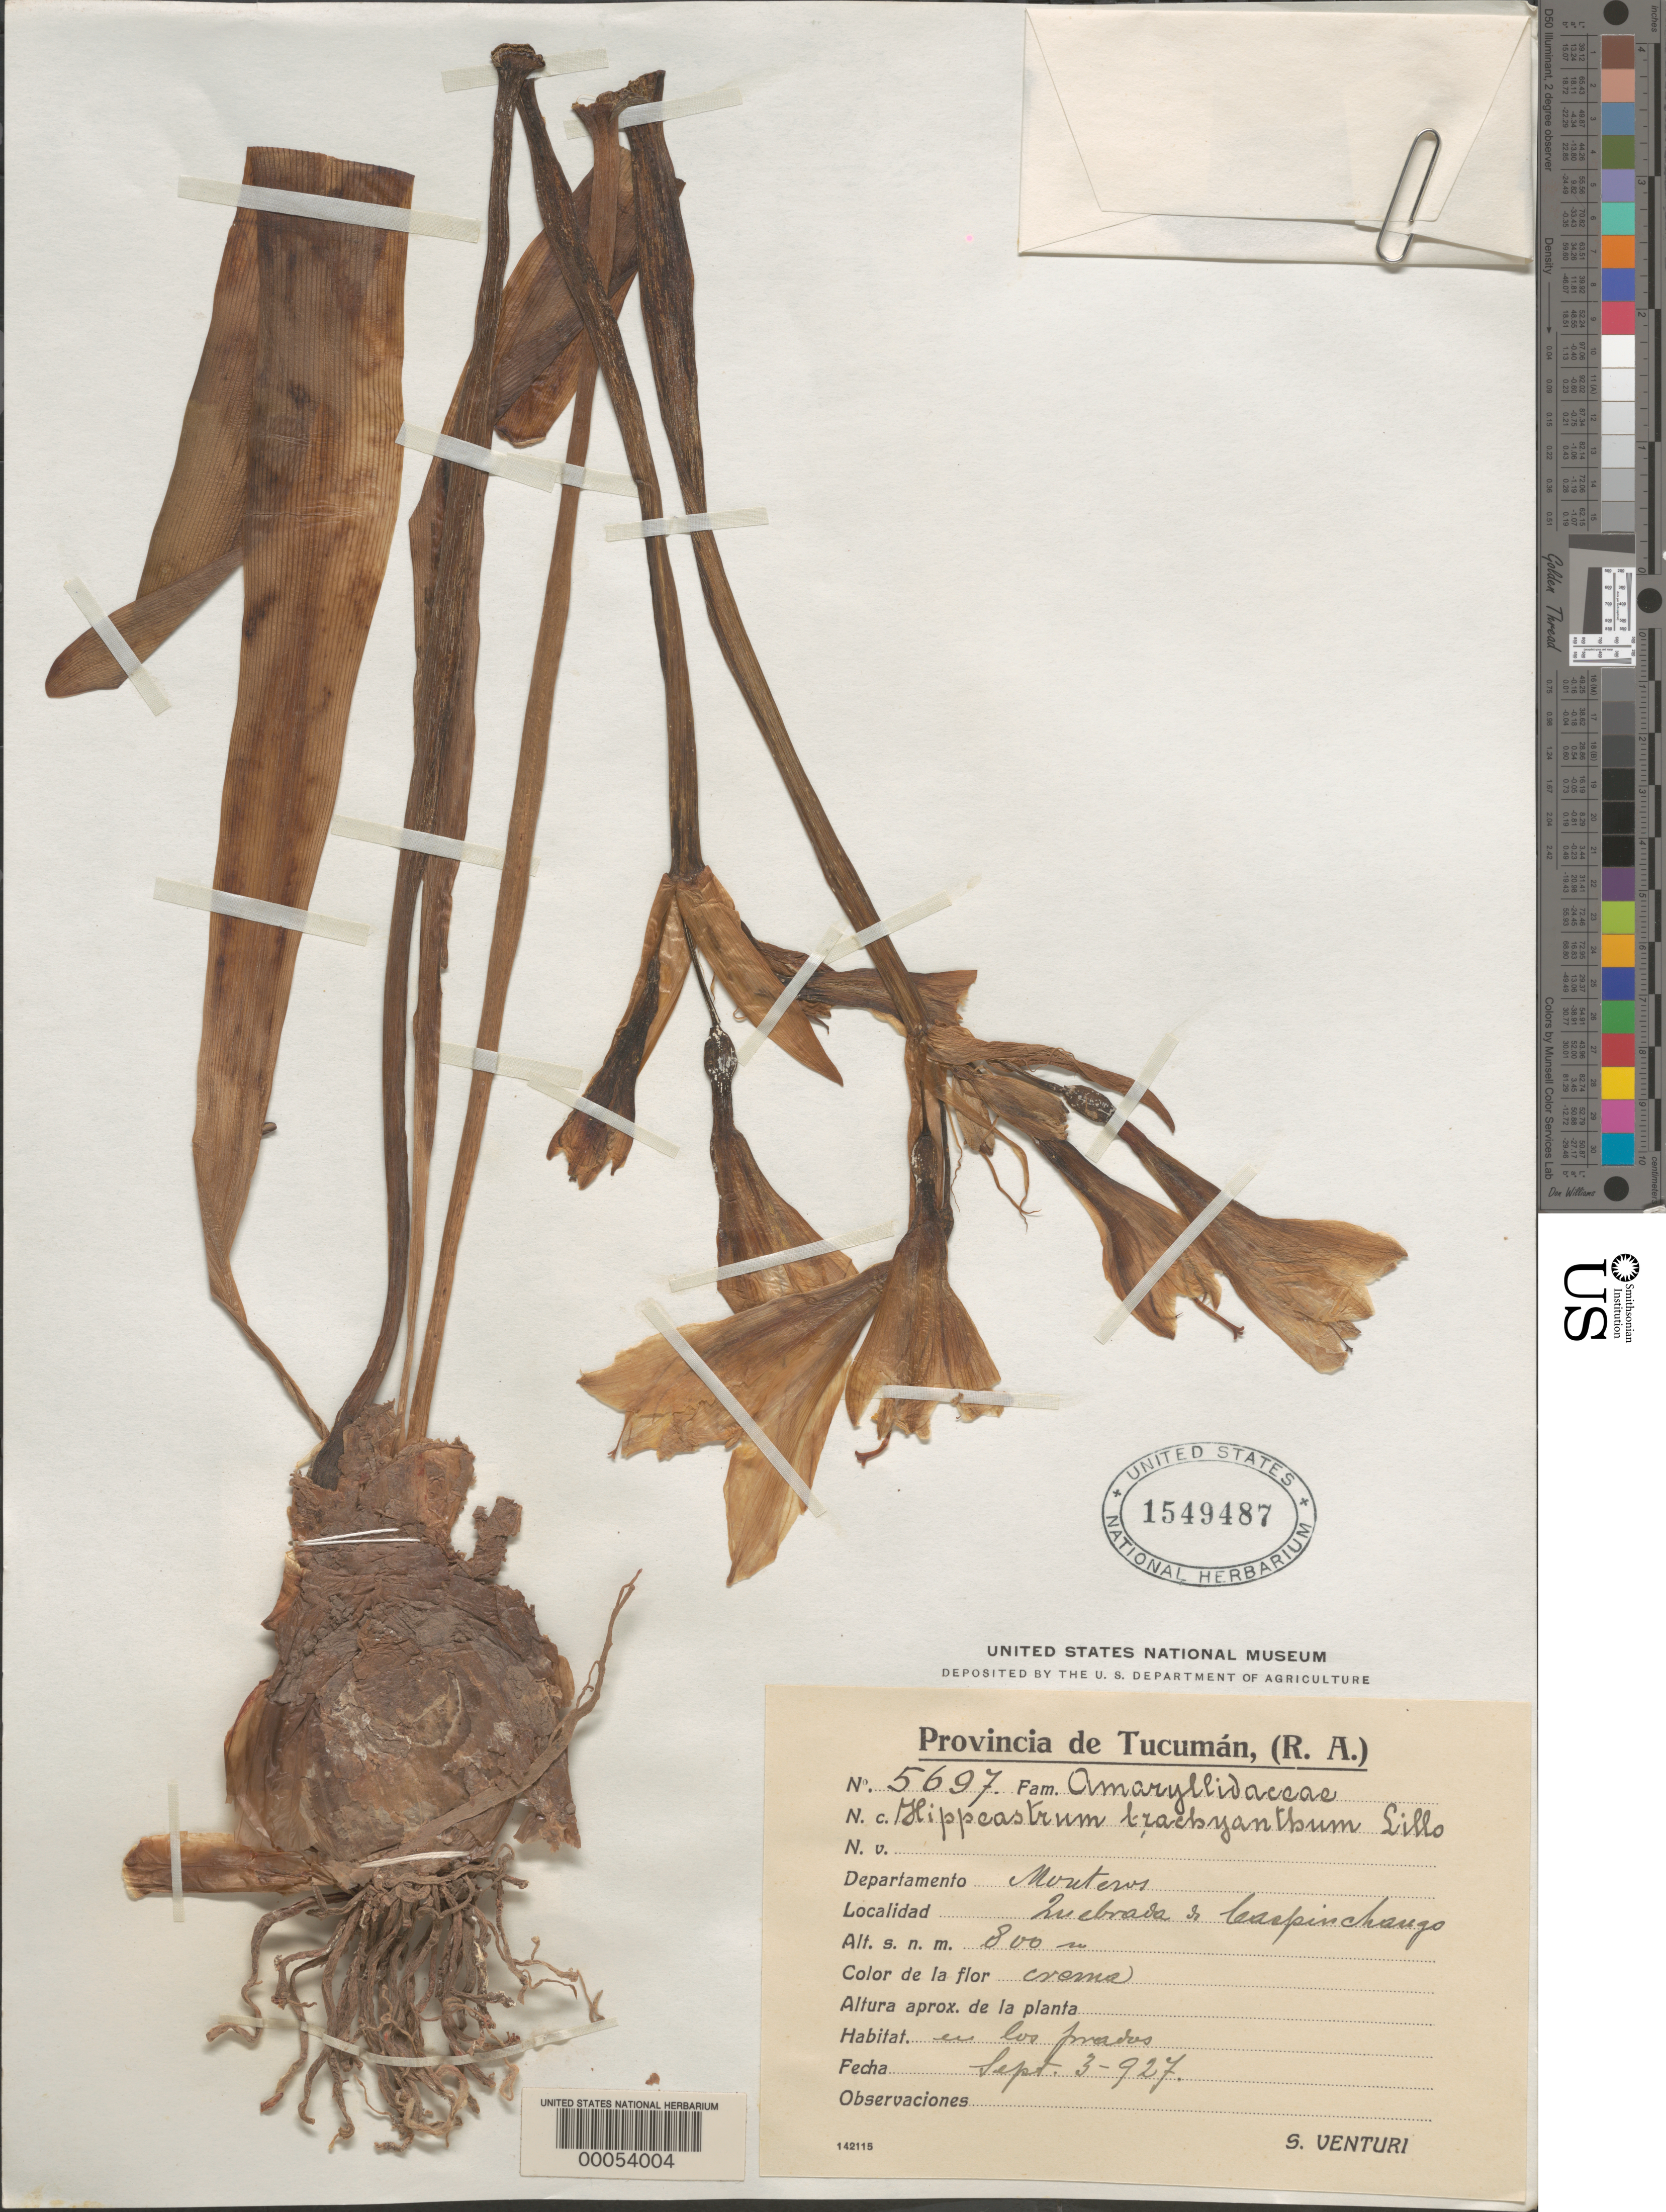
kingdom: Plantae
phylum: Tracheophyta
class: Liliopsida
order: Asparagales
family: Amaryllidaceae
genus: Hippeastrum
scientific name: Hippeastrum brachyanthum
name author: Lillo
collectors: S. Venturi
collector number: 5697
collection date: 1927-09-03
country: Argentina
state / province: Tucuman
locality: Departamento Monteros. Quebrada de Caspinchango.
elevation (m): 800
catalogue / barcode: US 1549487